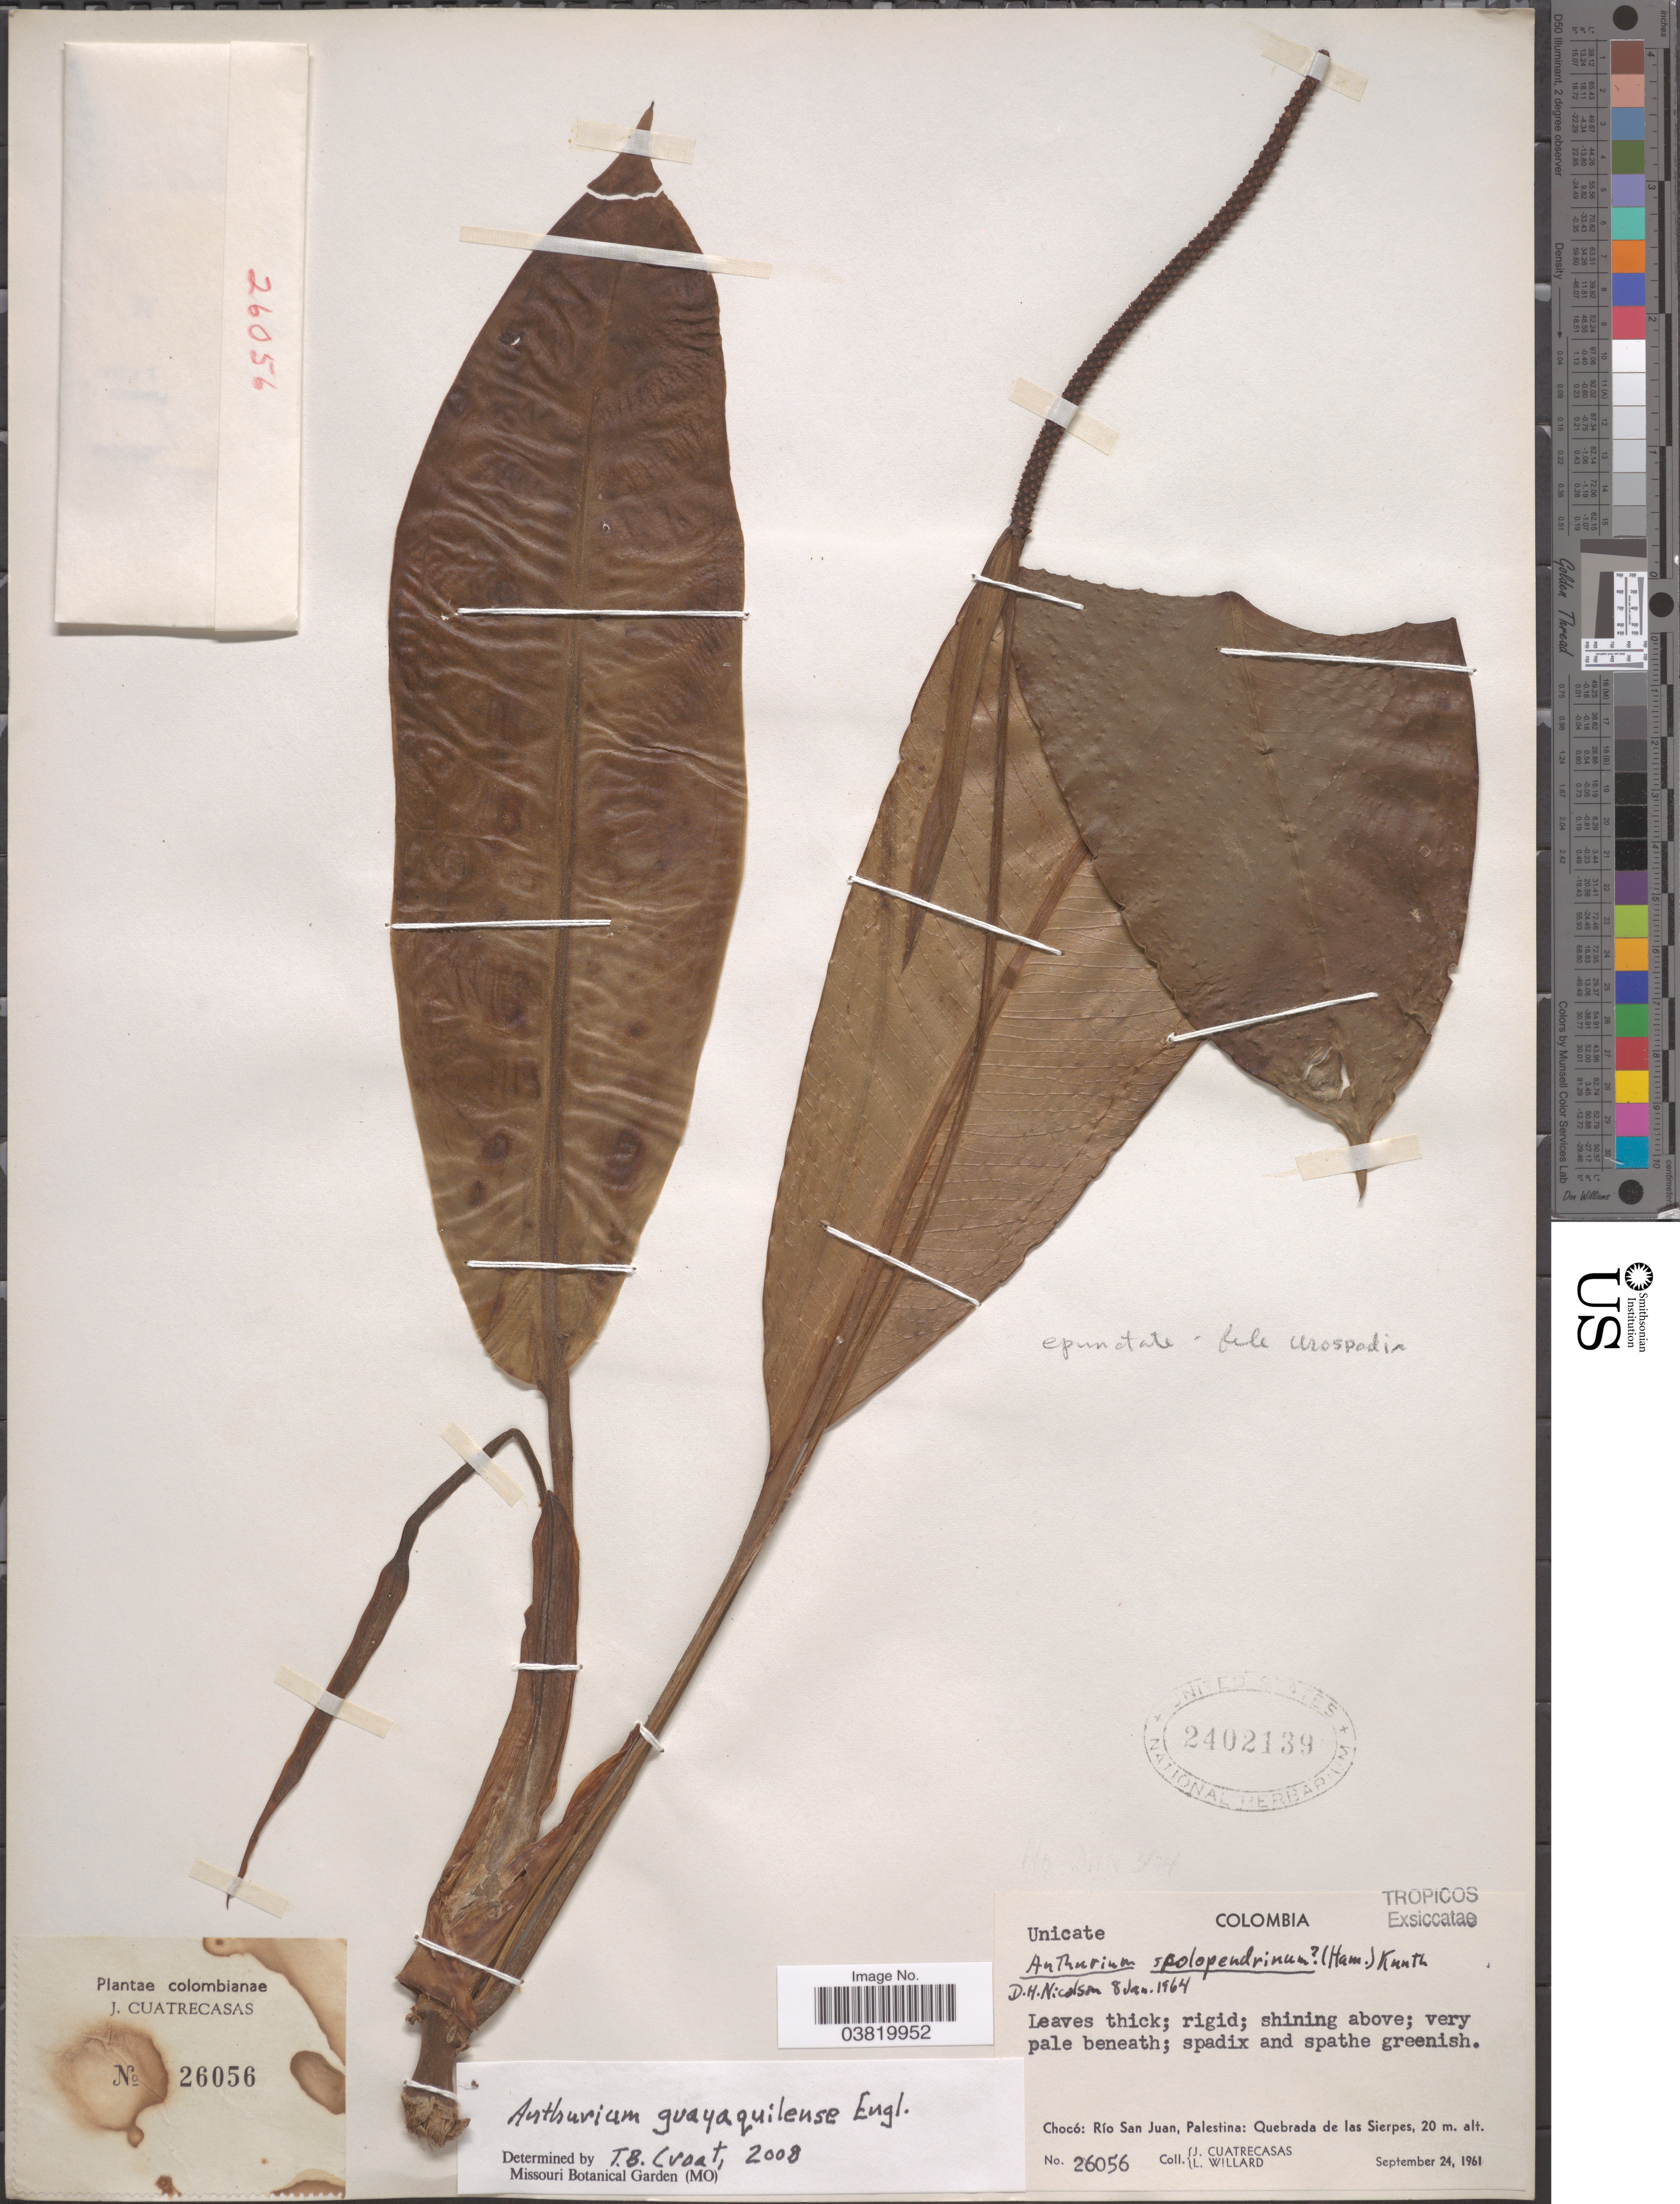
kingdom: Plantae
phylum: Tracheophyta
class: Liliopsida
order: Alismatales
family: Araceae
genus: Anthurium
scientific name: Anthurium guayaquilense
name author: Engl.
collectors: J. Cuatrecasas & L. Willard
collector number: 26056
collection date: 1961-09-24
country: Colombia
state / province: Chocó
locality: Río San Juan, Palestina: Quebrada de las Sierpes.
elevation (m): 20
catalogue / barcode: US 2402139